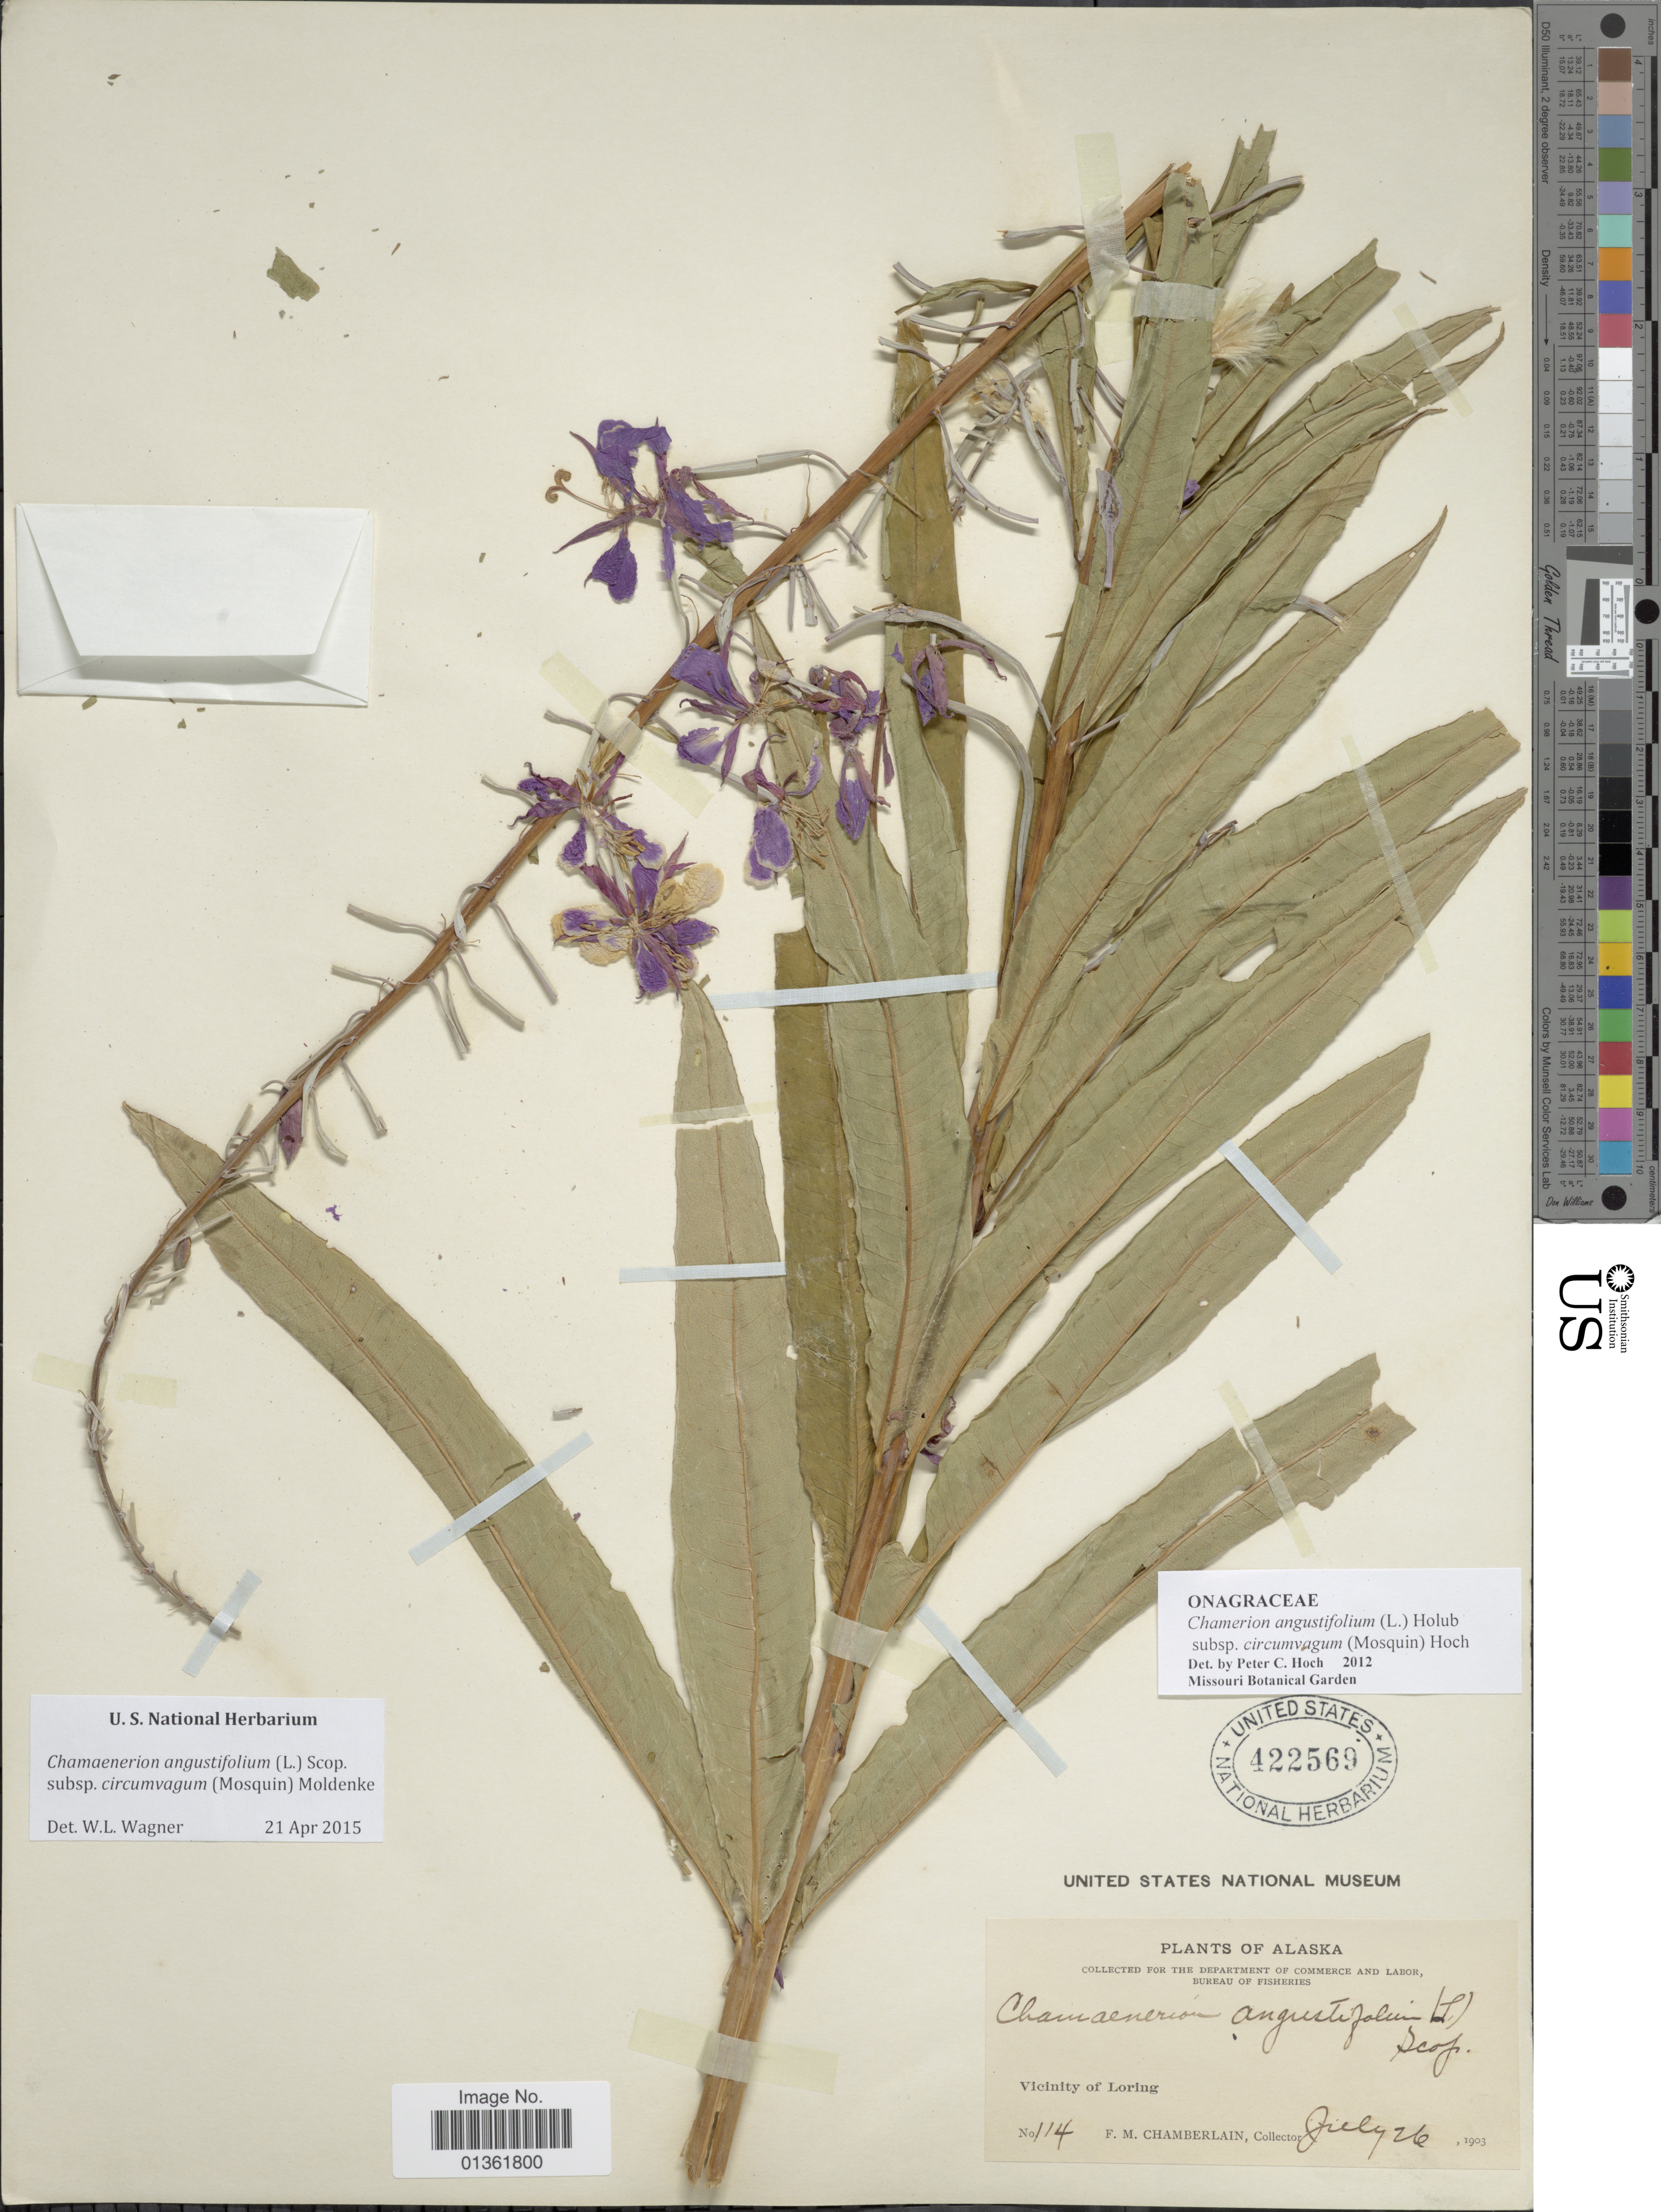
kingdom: Plantae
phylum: Tracheophyta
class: Magnoliopsida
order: Myrtales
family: Onagraceae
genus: Chamaenerion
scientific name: Chamaenerion angustifolium subsp. circumvagum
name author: (Mosquin) Moldenke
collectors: F. Chamberlain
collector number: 114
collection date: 1903-07-26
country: United States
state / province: Alaska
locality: Vicinity of Loring.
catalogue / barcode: US 422569